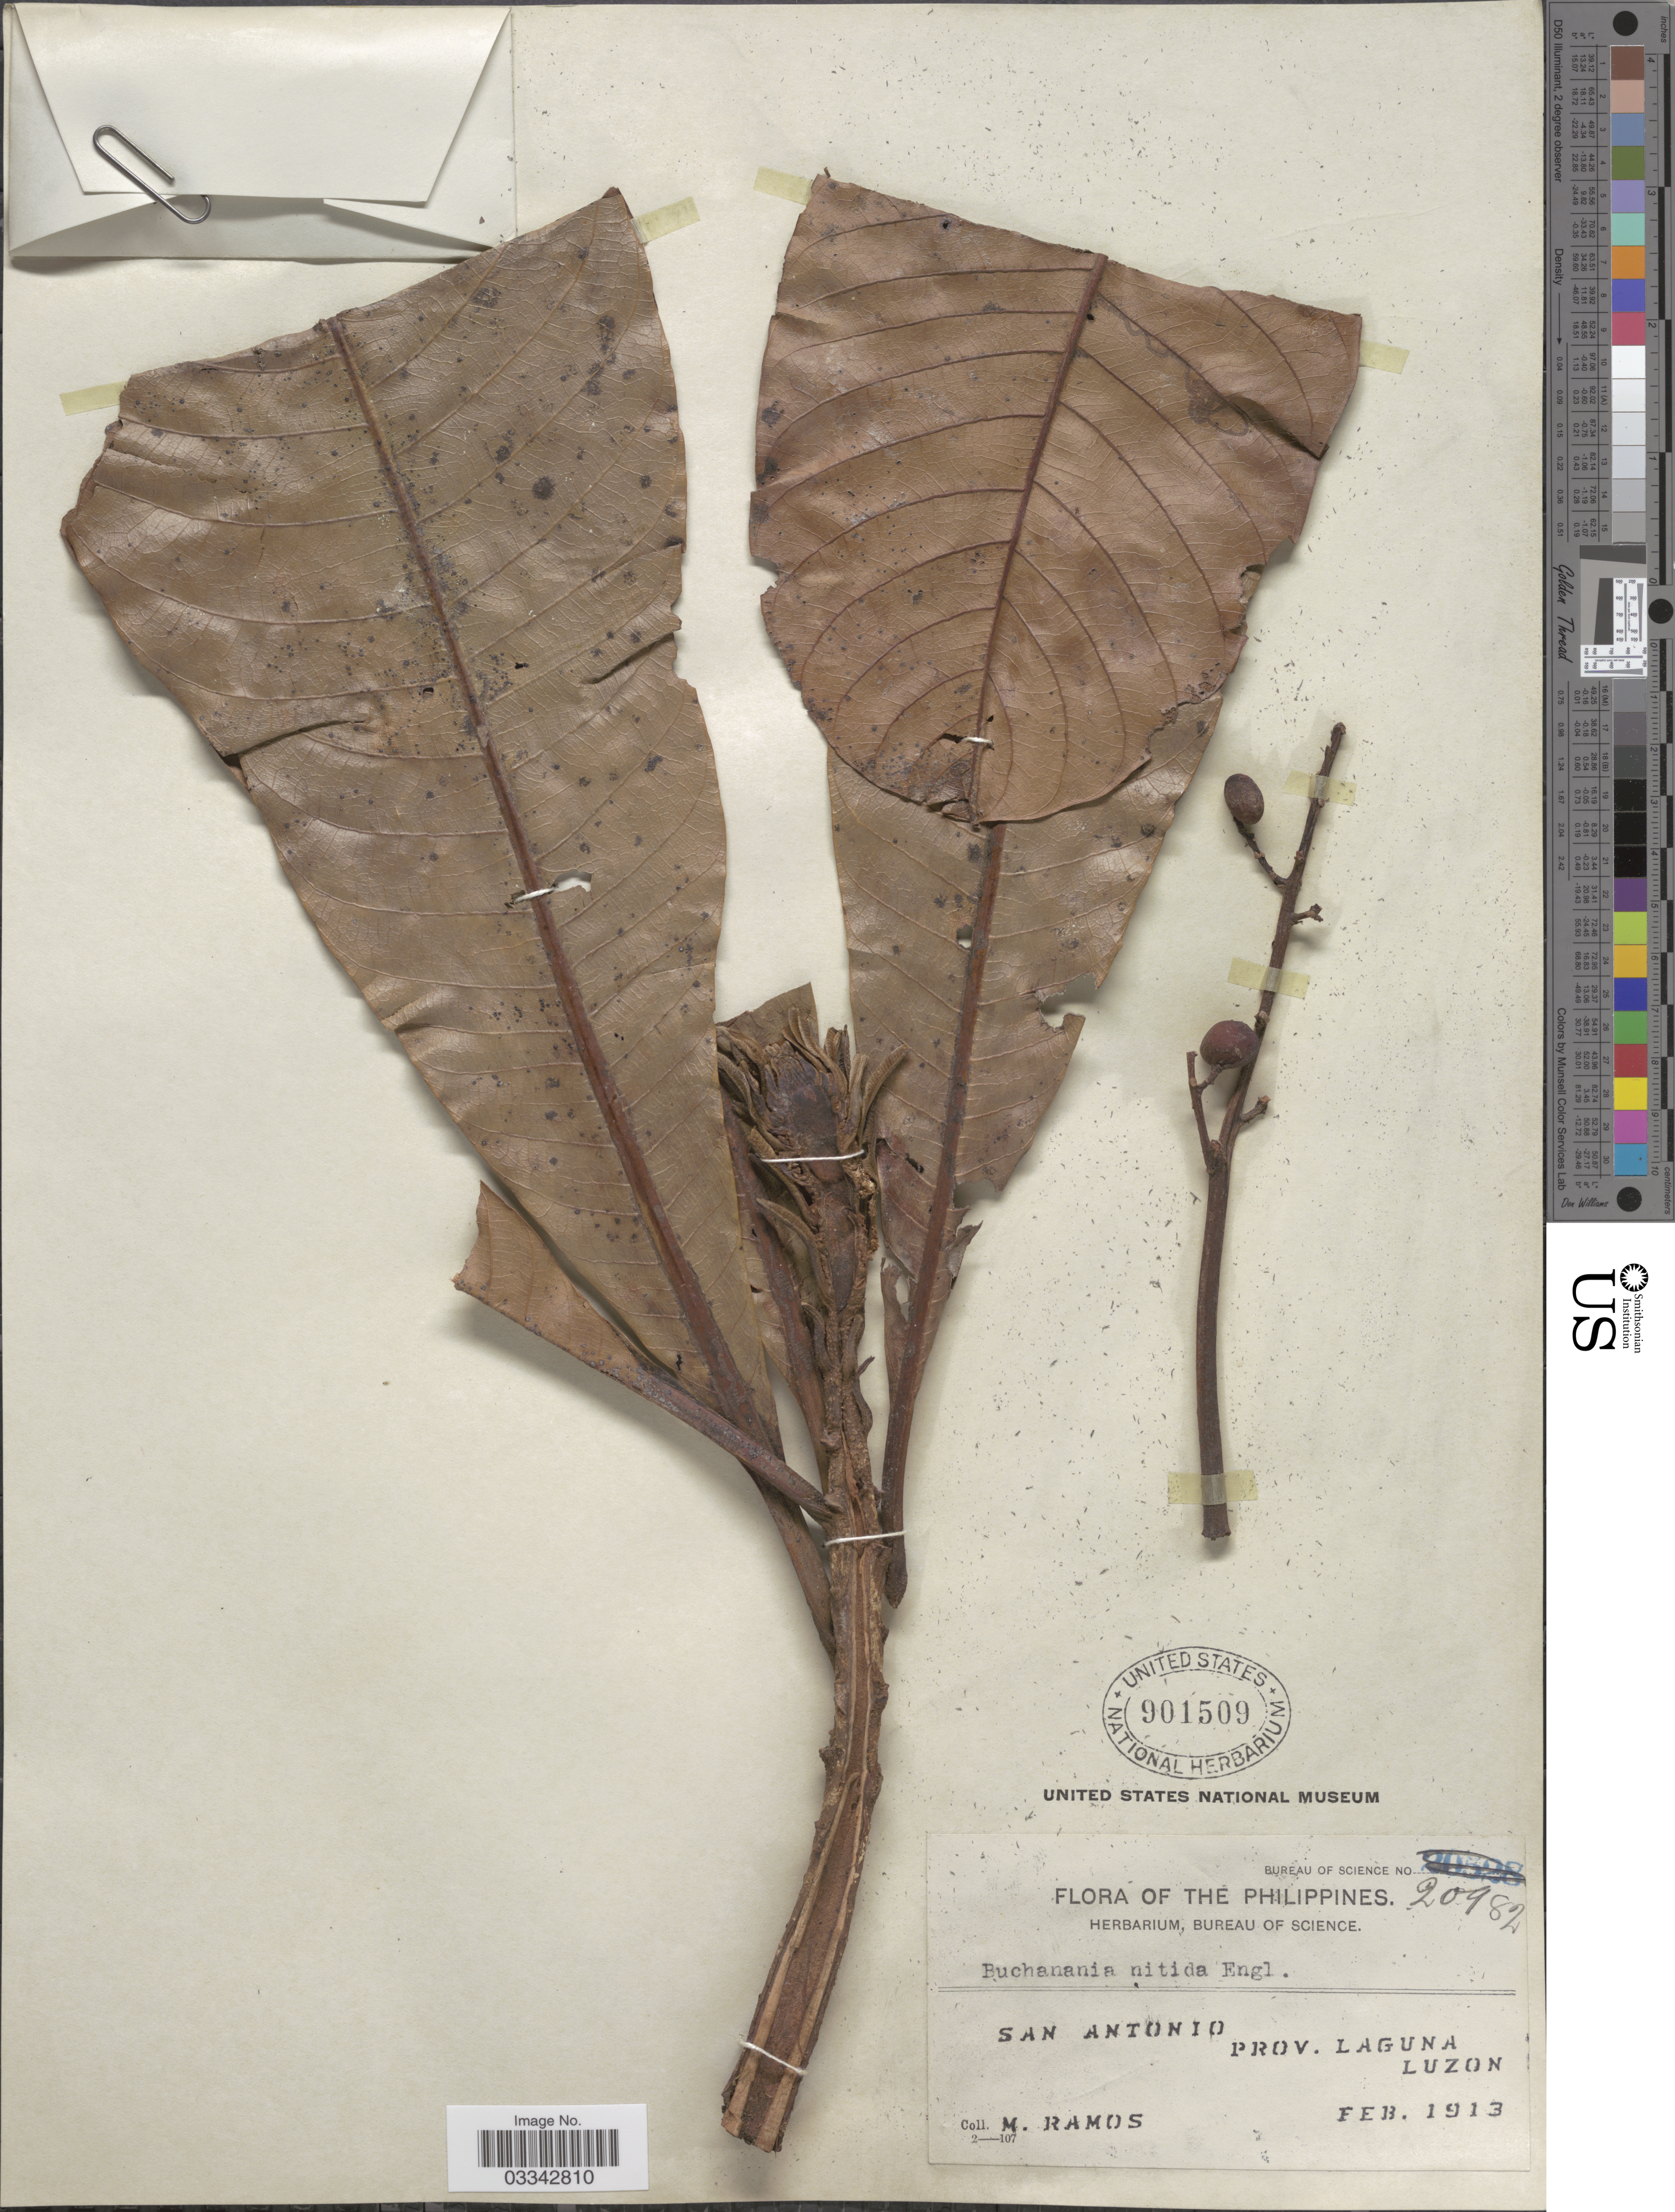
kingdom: Plantae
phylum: Tracheophyta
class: Magnoliopsida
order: Sapindales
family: Anacardiaceae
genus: Buchanania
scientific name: Buchanania nitida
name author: Engl.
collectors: M. Ramos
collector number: Bureau of Science 20982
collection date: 1913-02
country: Philippines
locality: San Antonio, Prov. Laguna, Luzon.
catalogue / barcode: US 901509